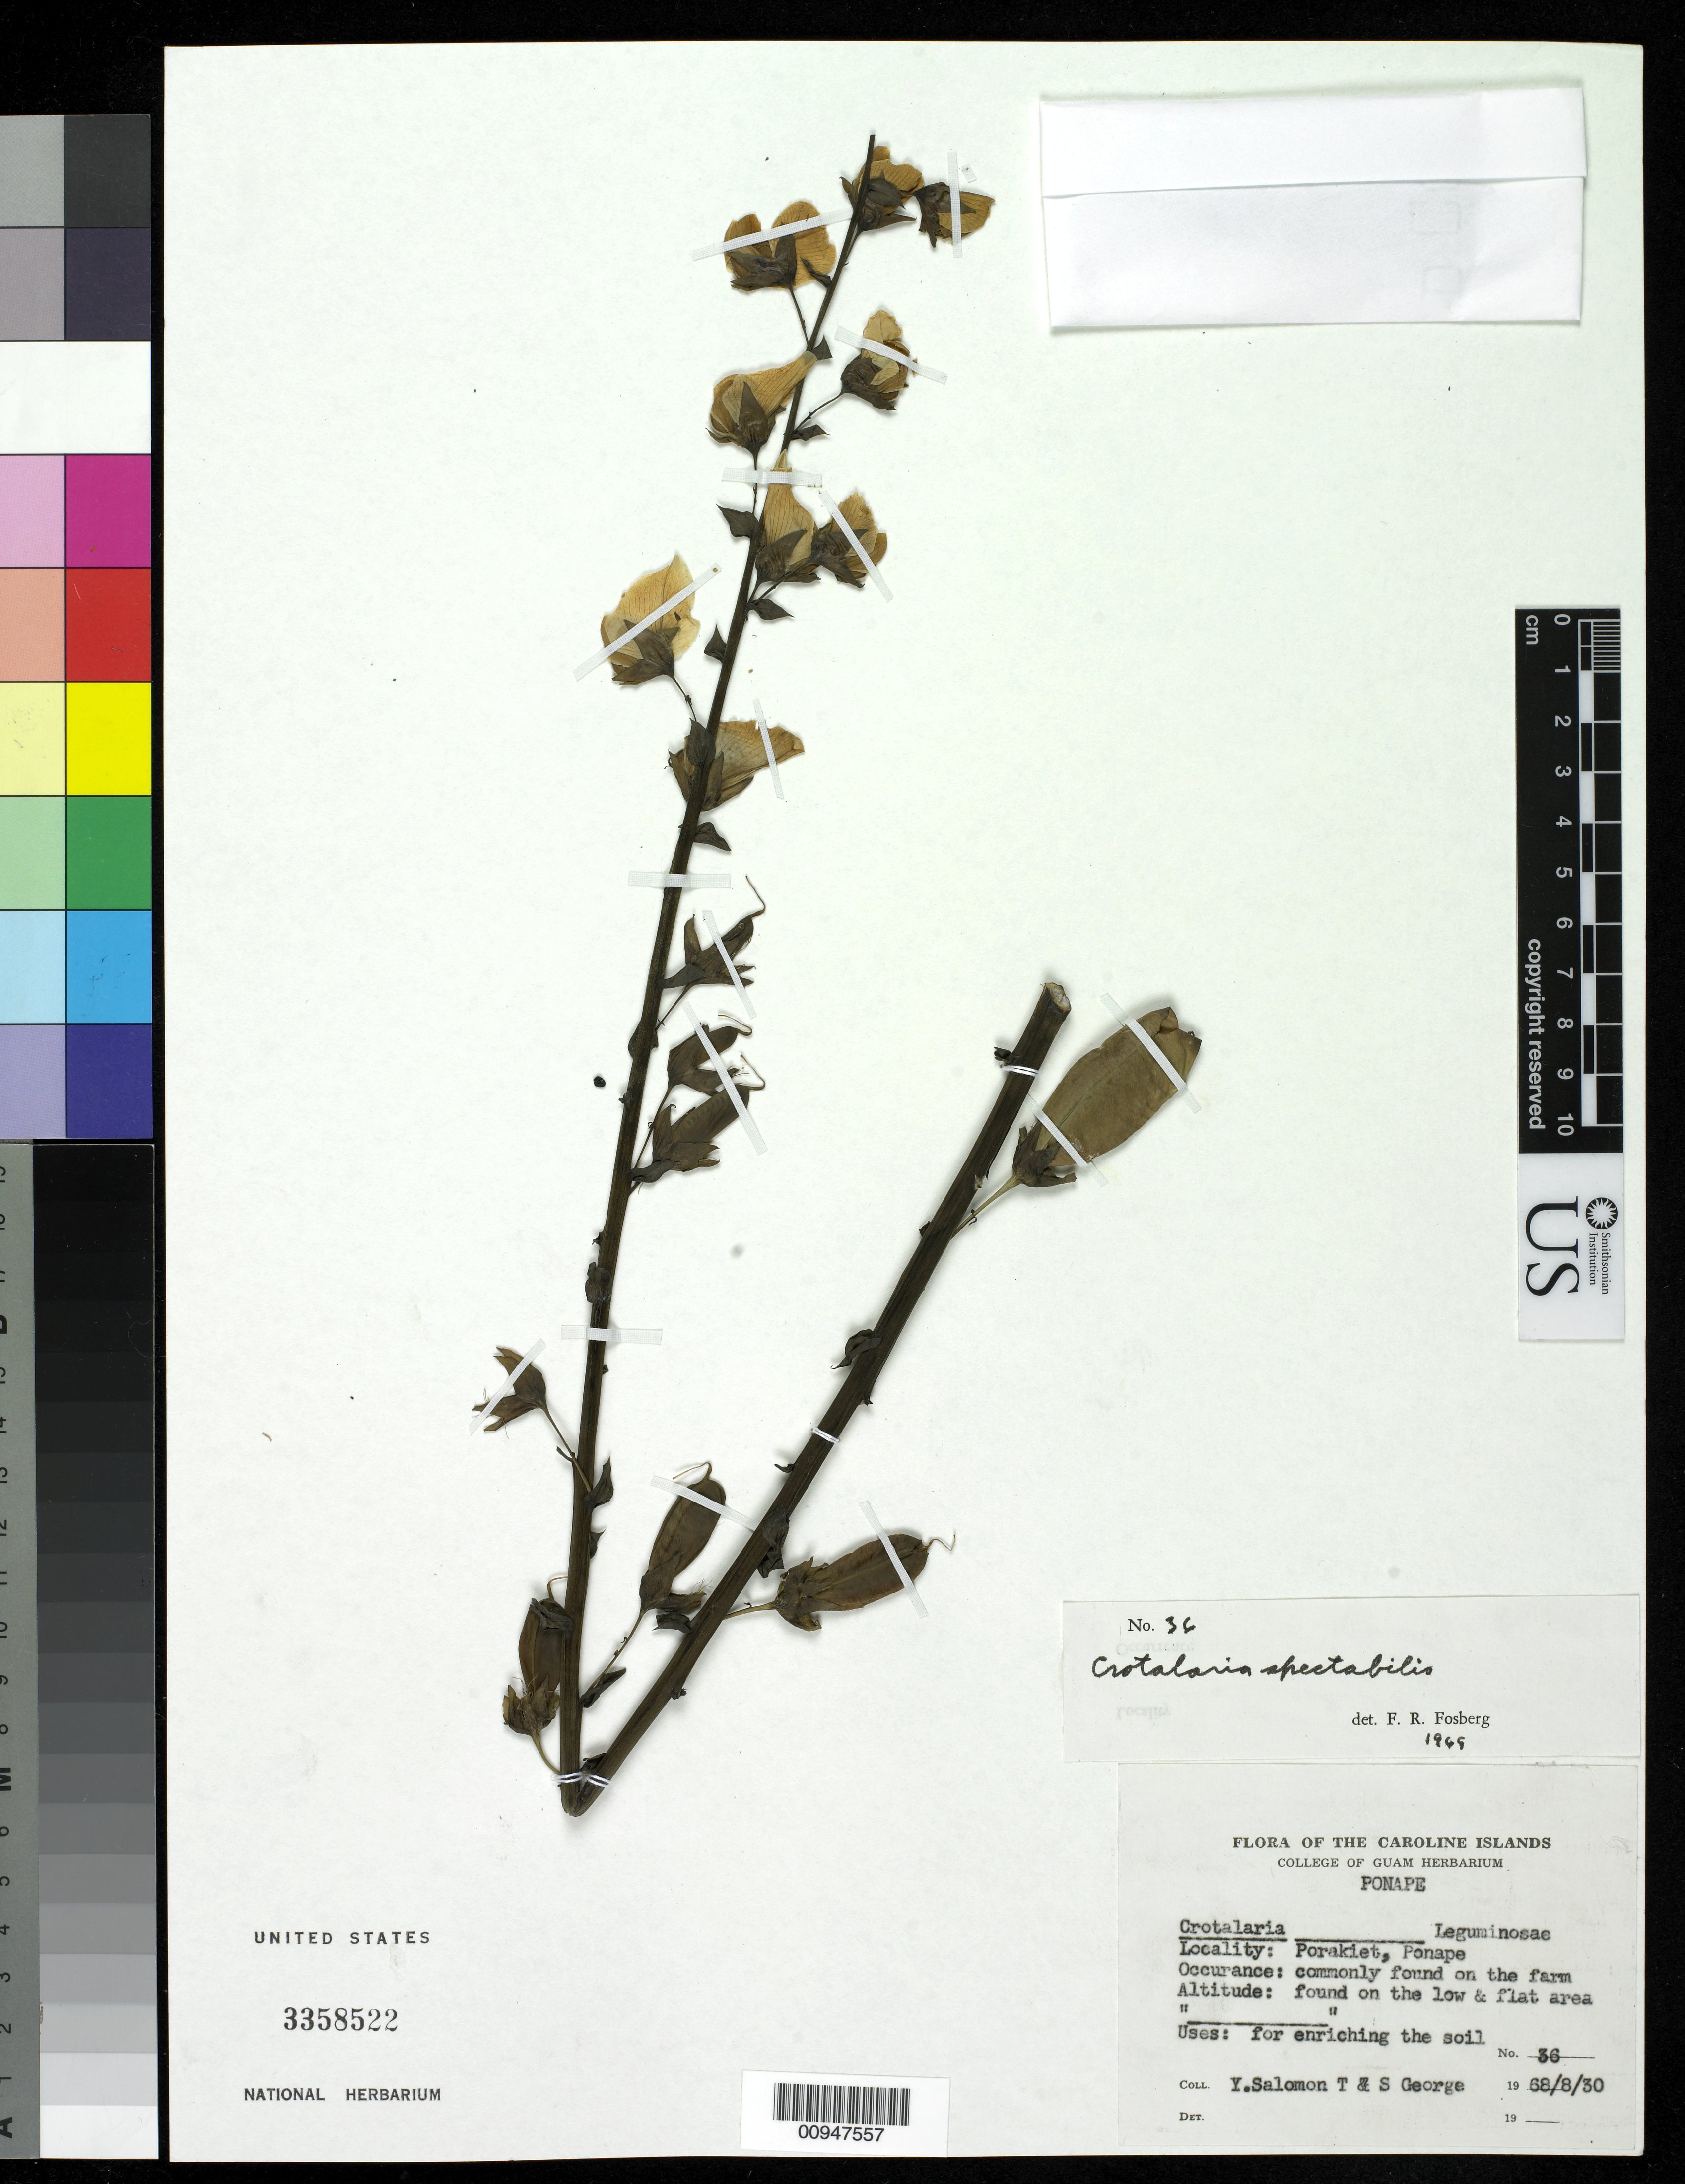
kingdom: Plantae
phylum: Tracheophyta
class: Magnoliopsida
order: Fabales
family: Fabaceae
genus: Crotalaria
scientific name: Crotalaria spectabilis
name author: Roth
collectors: Y. Salomon, T. George & S. George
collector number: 36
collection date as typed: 30 Aug 1968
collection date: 1968-08-30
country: Micronesia, Federated States of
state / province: Pohnpei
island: Pohnpei [Ponape]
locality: Porakiet, Ponape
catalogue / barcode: US 3358522